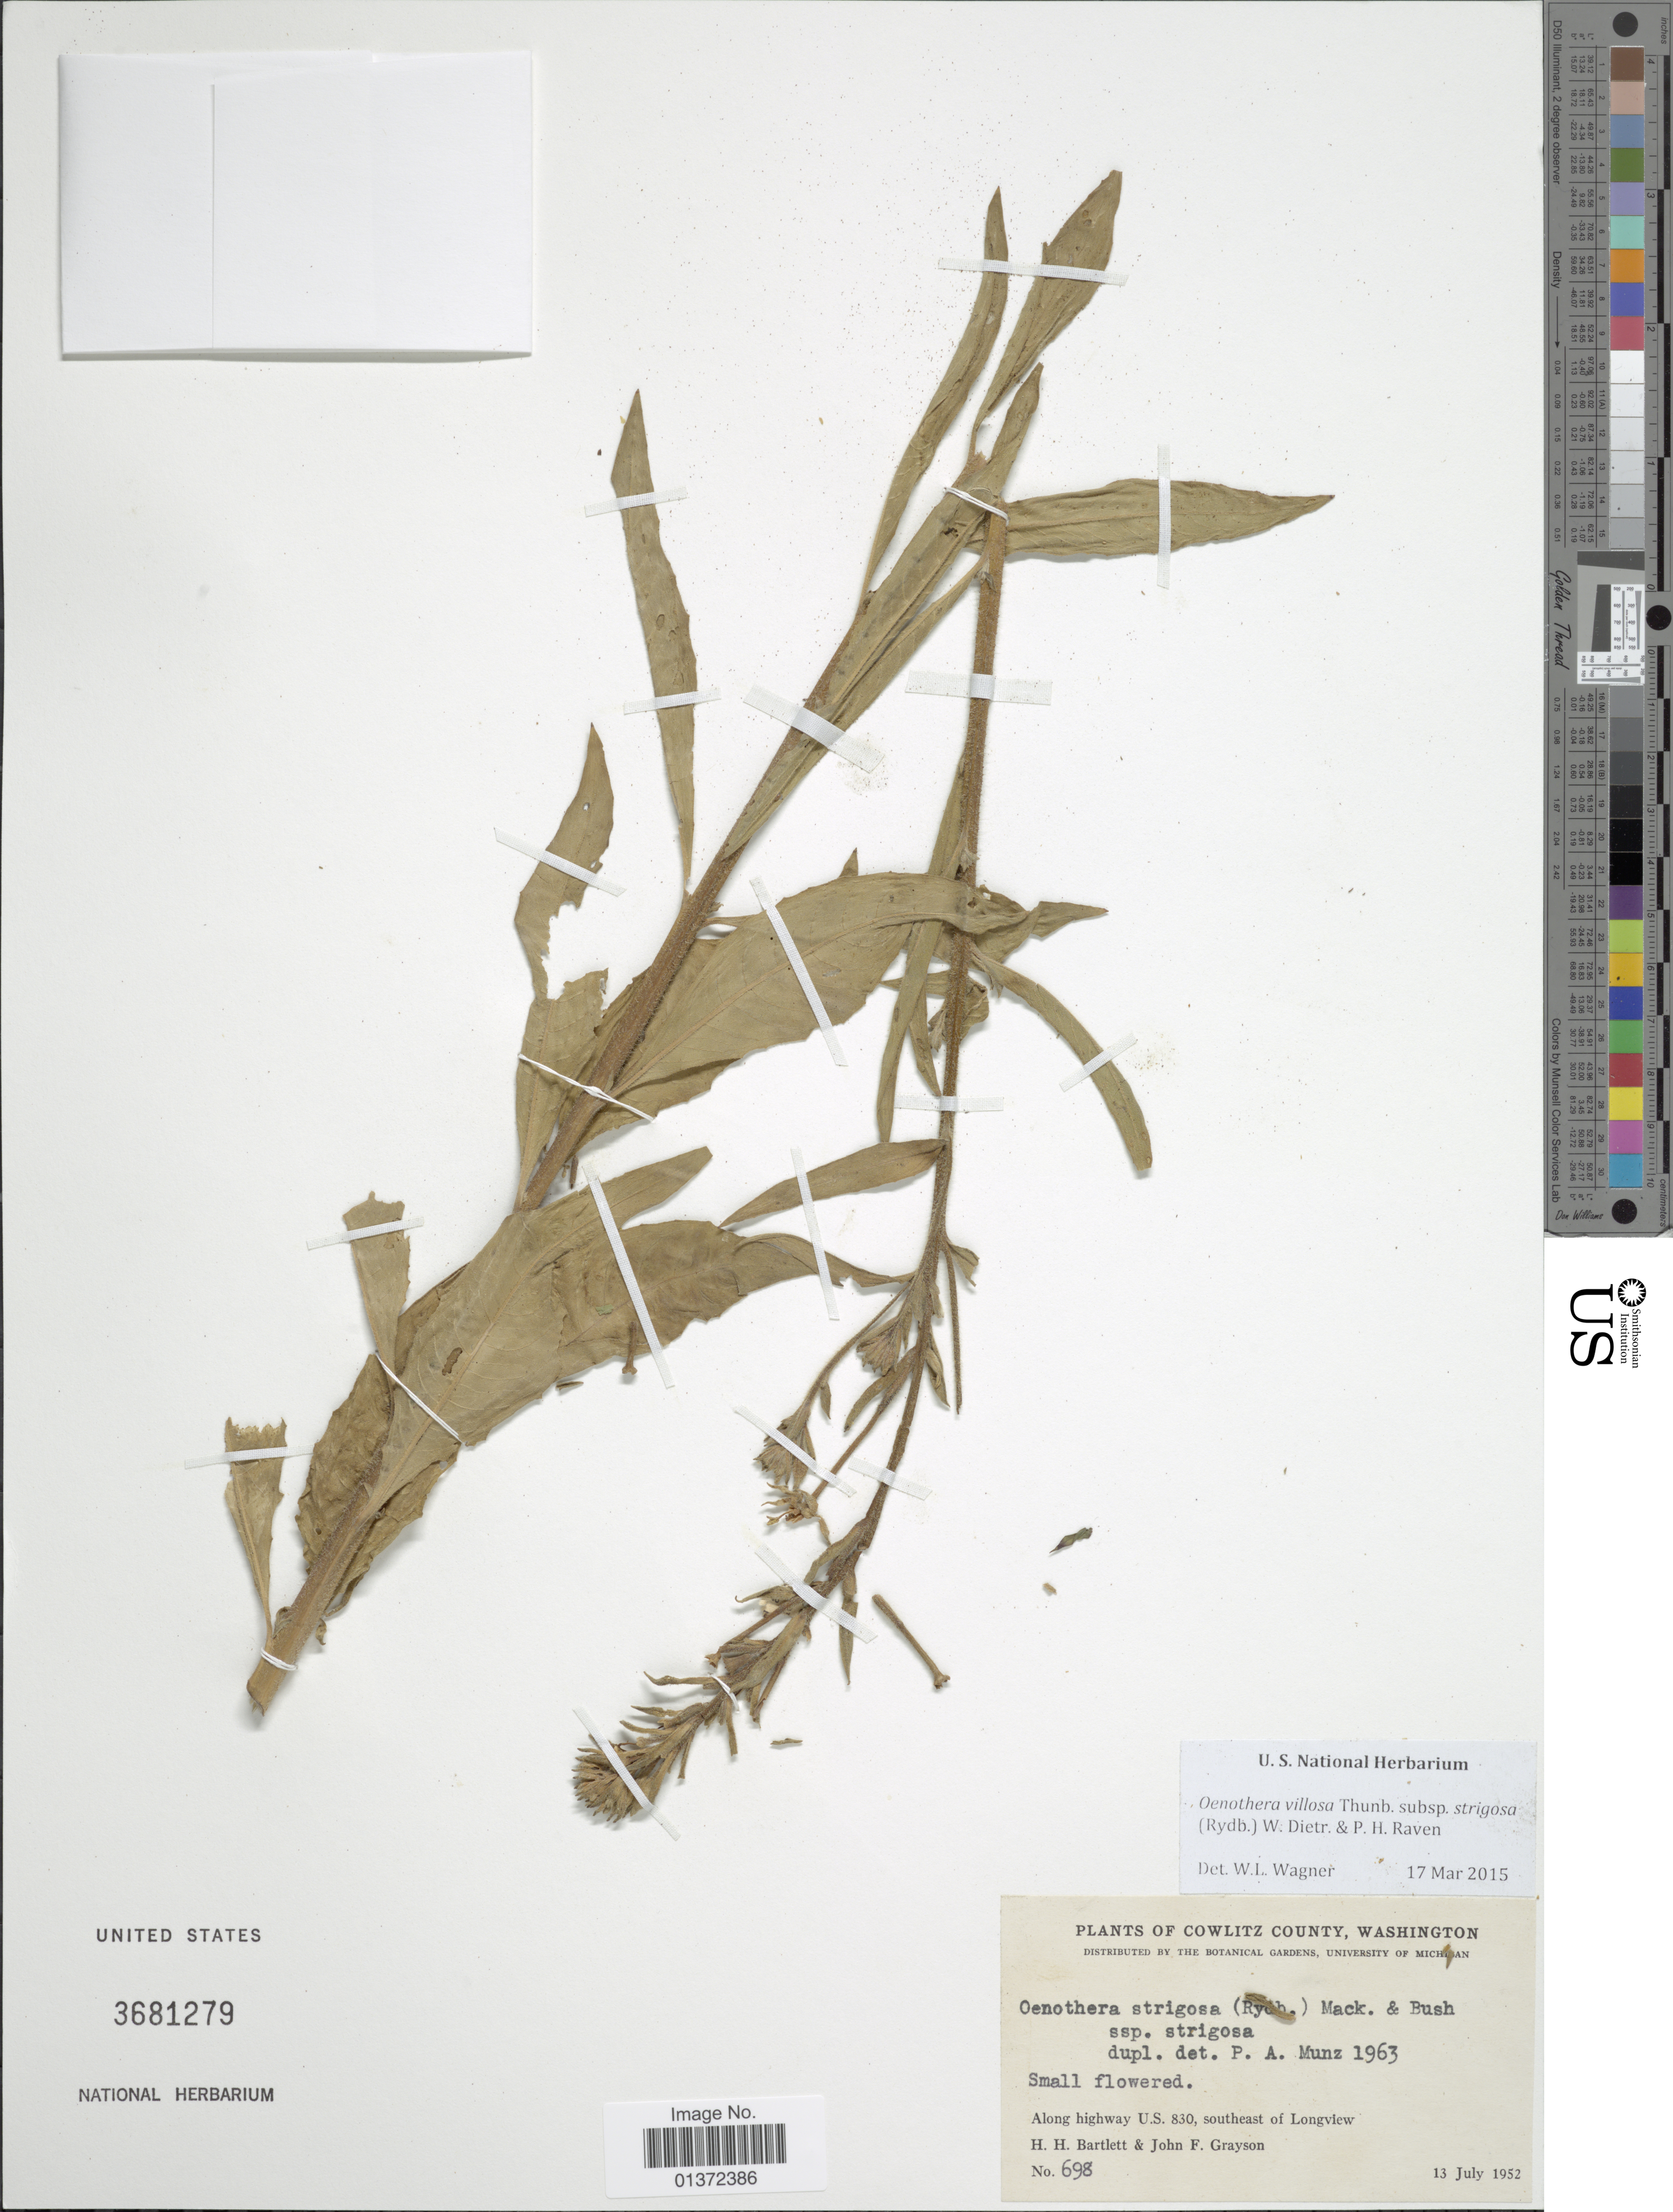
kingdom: Plantae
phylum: Tracheophyta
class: Magnoliopsida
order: Myrtales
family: Onagraceae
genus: Oenothera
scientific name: Oenothera villosa subsp. strigosa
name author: (Rydb.) W. Dietr. & P.H. Raven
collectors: H. H. Bartlett & J. Grayson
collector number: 698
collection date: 1952-07-13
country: United States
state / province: Washington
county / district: Cowlitz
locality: Cowlitz County, along highway U.S. 830, southeast of Longview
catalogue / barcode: US 3681279